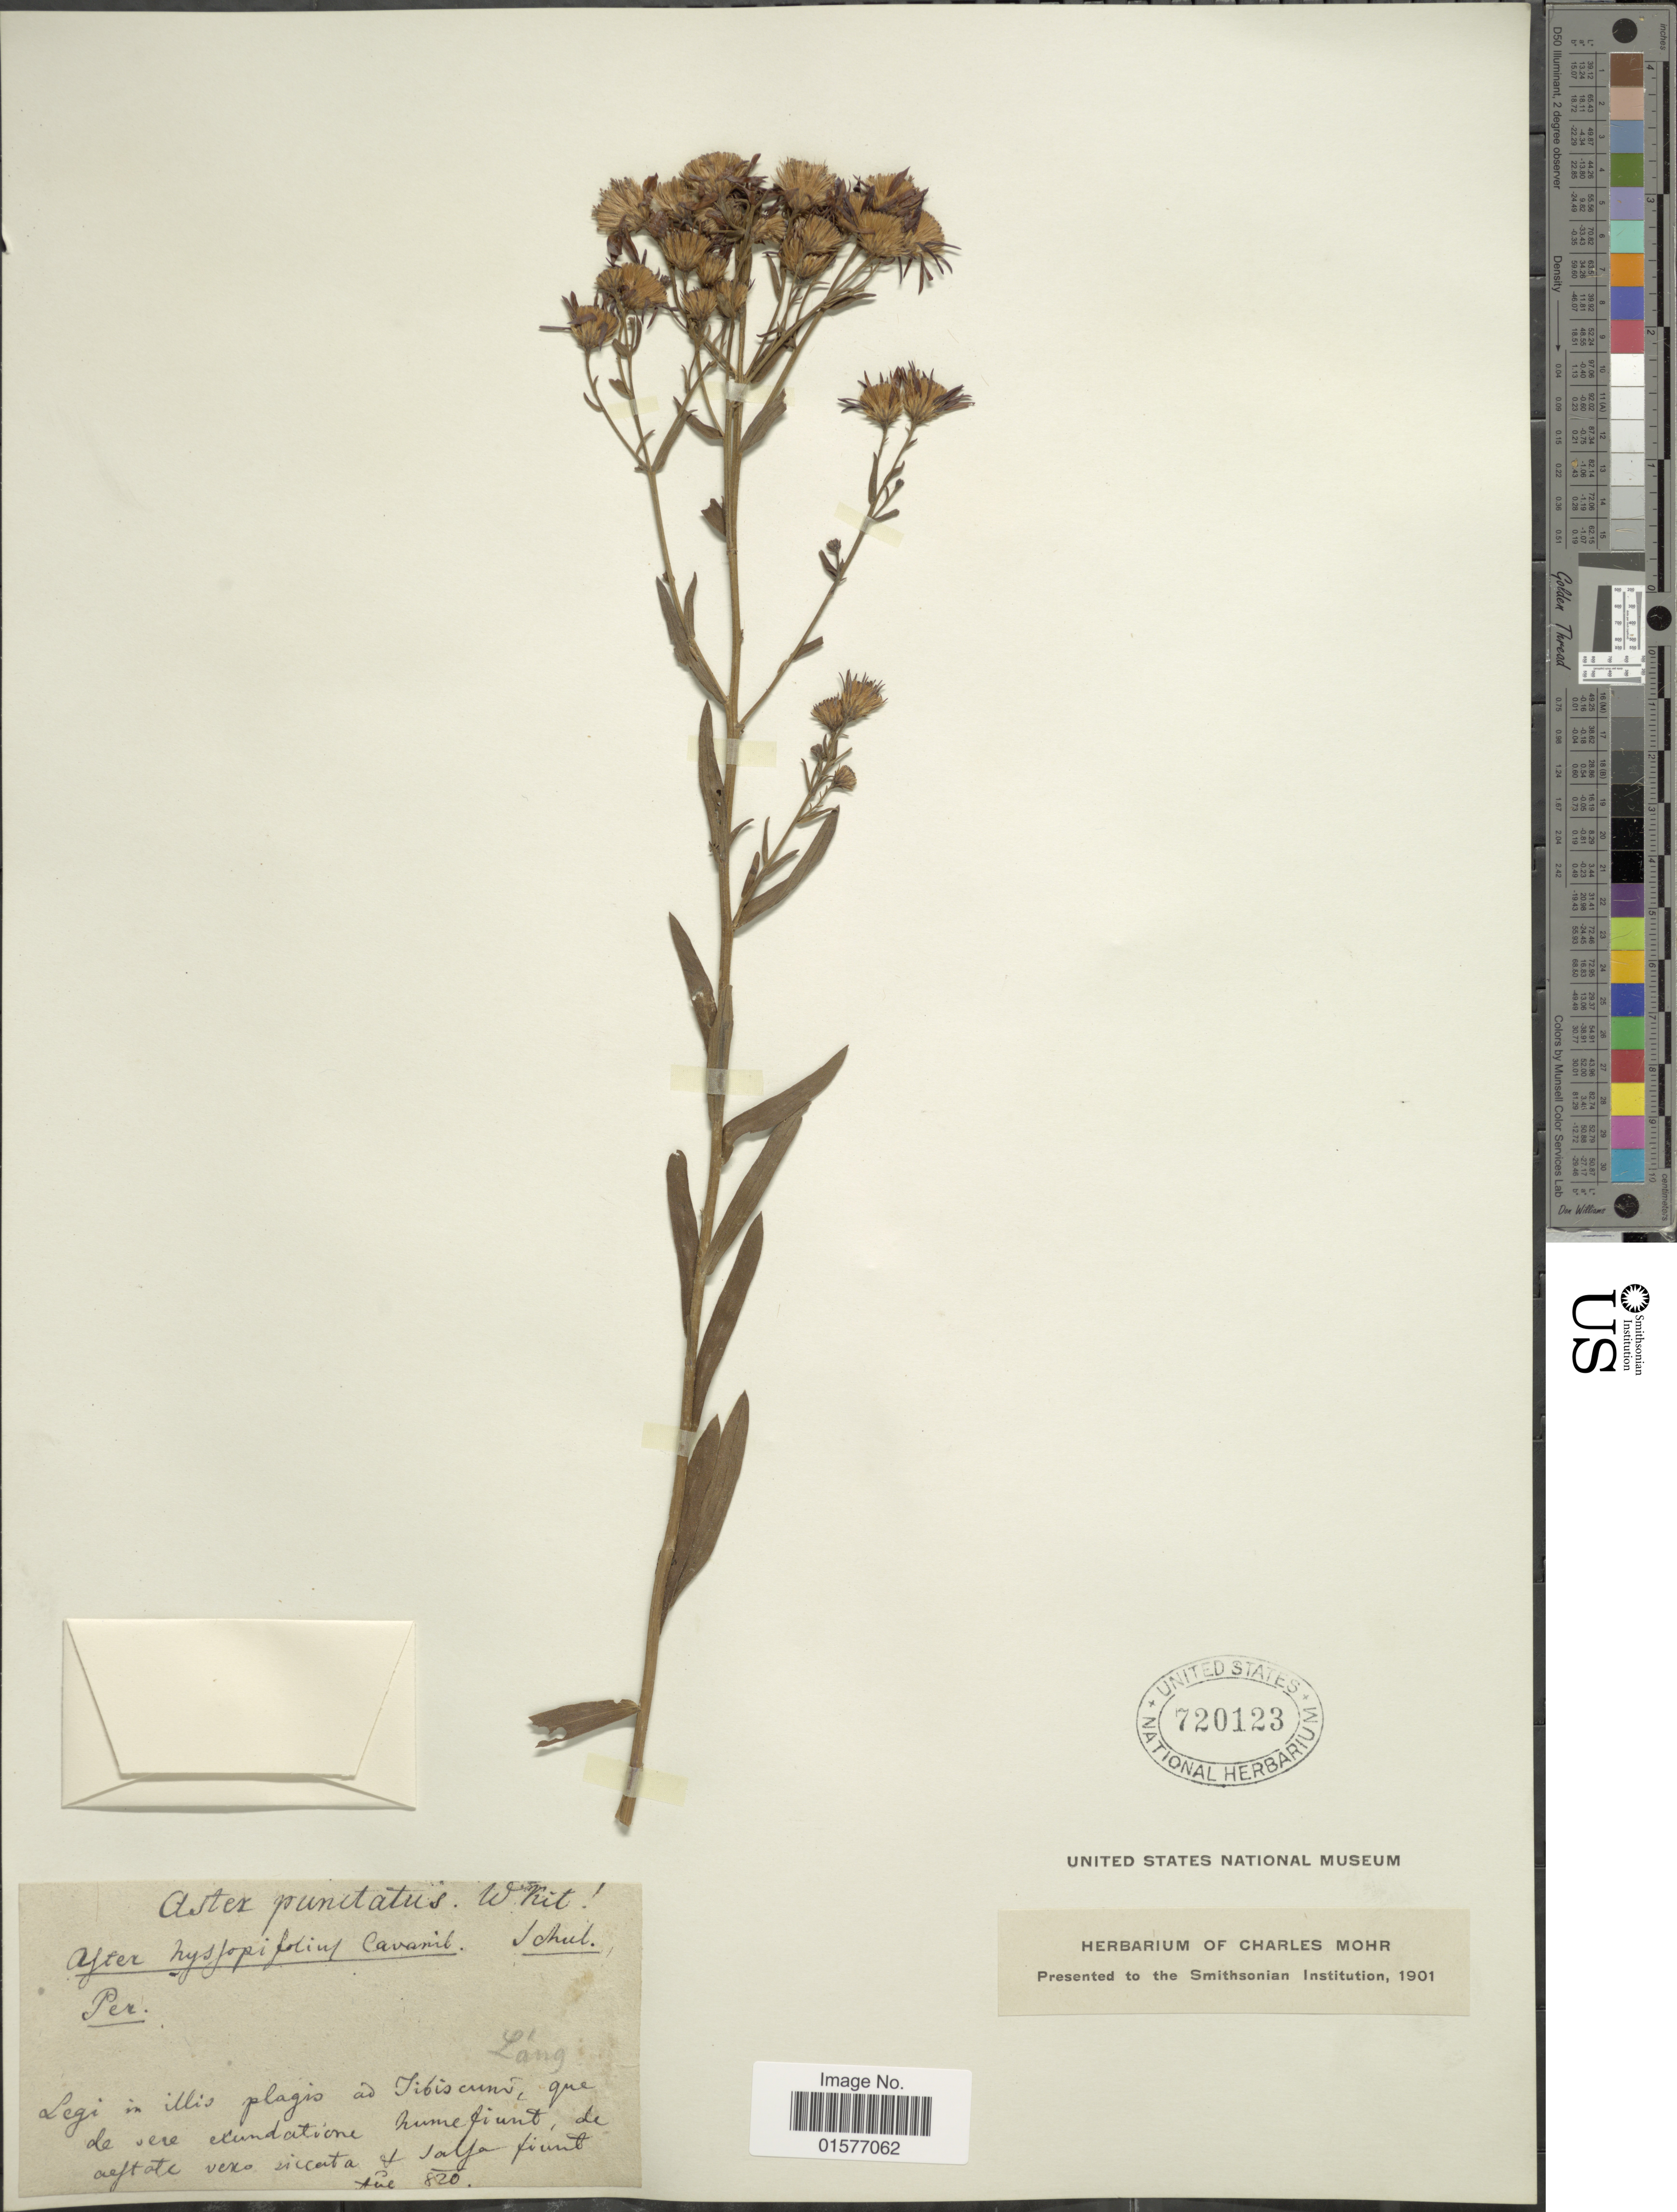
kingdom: Plantae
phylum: Tracheophyta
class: Magnoliopsida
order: Asterales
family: Asteraceae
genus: Linosyris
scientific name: Linosyris punctata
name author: (Moench) DC.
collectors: ex herb. Charles Mohr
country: Romania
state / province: Caraş-Severin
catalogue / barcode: US 720123